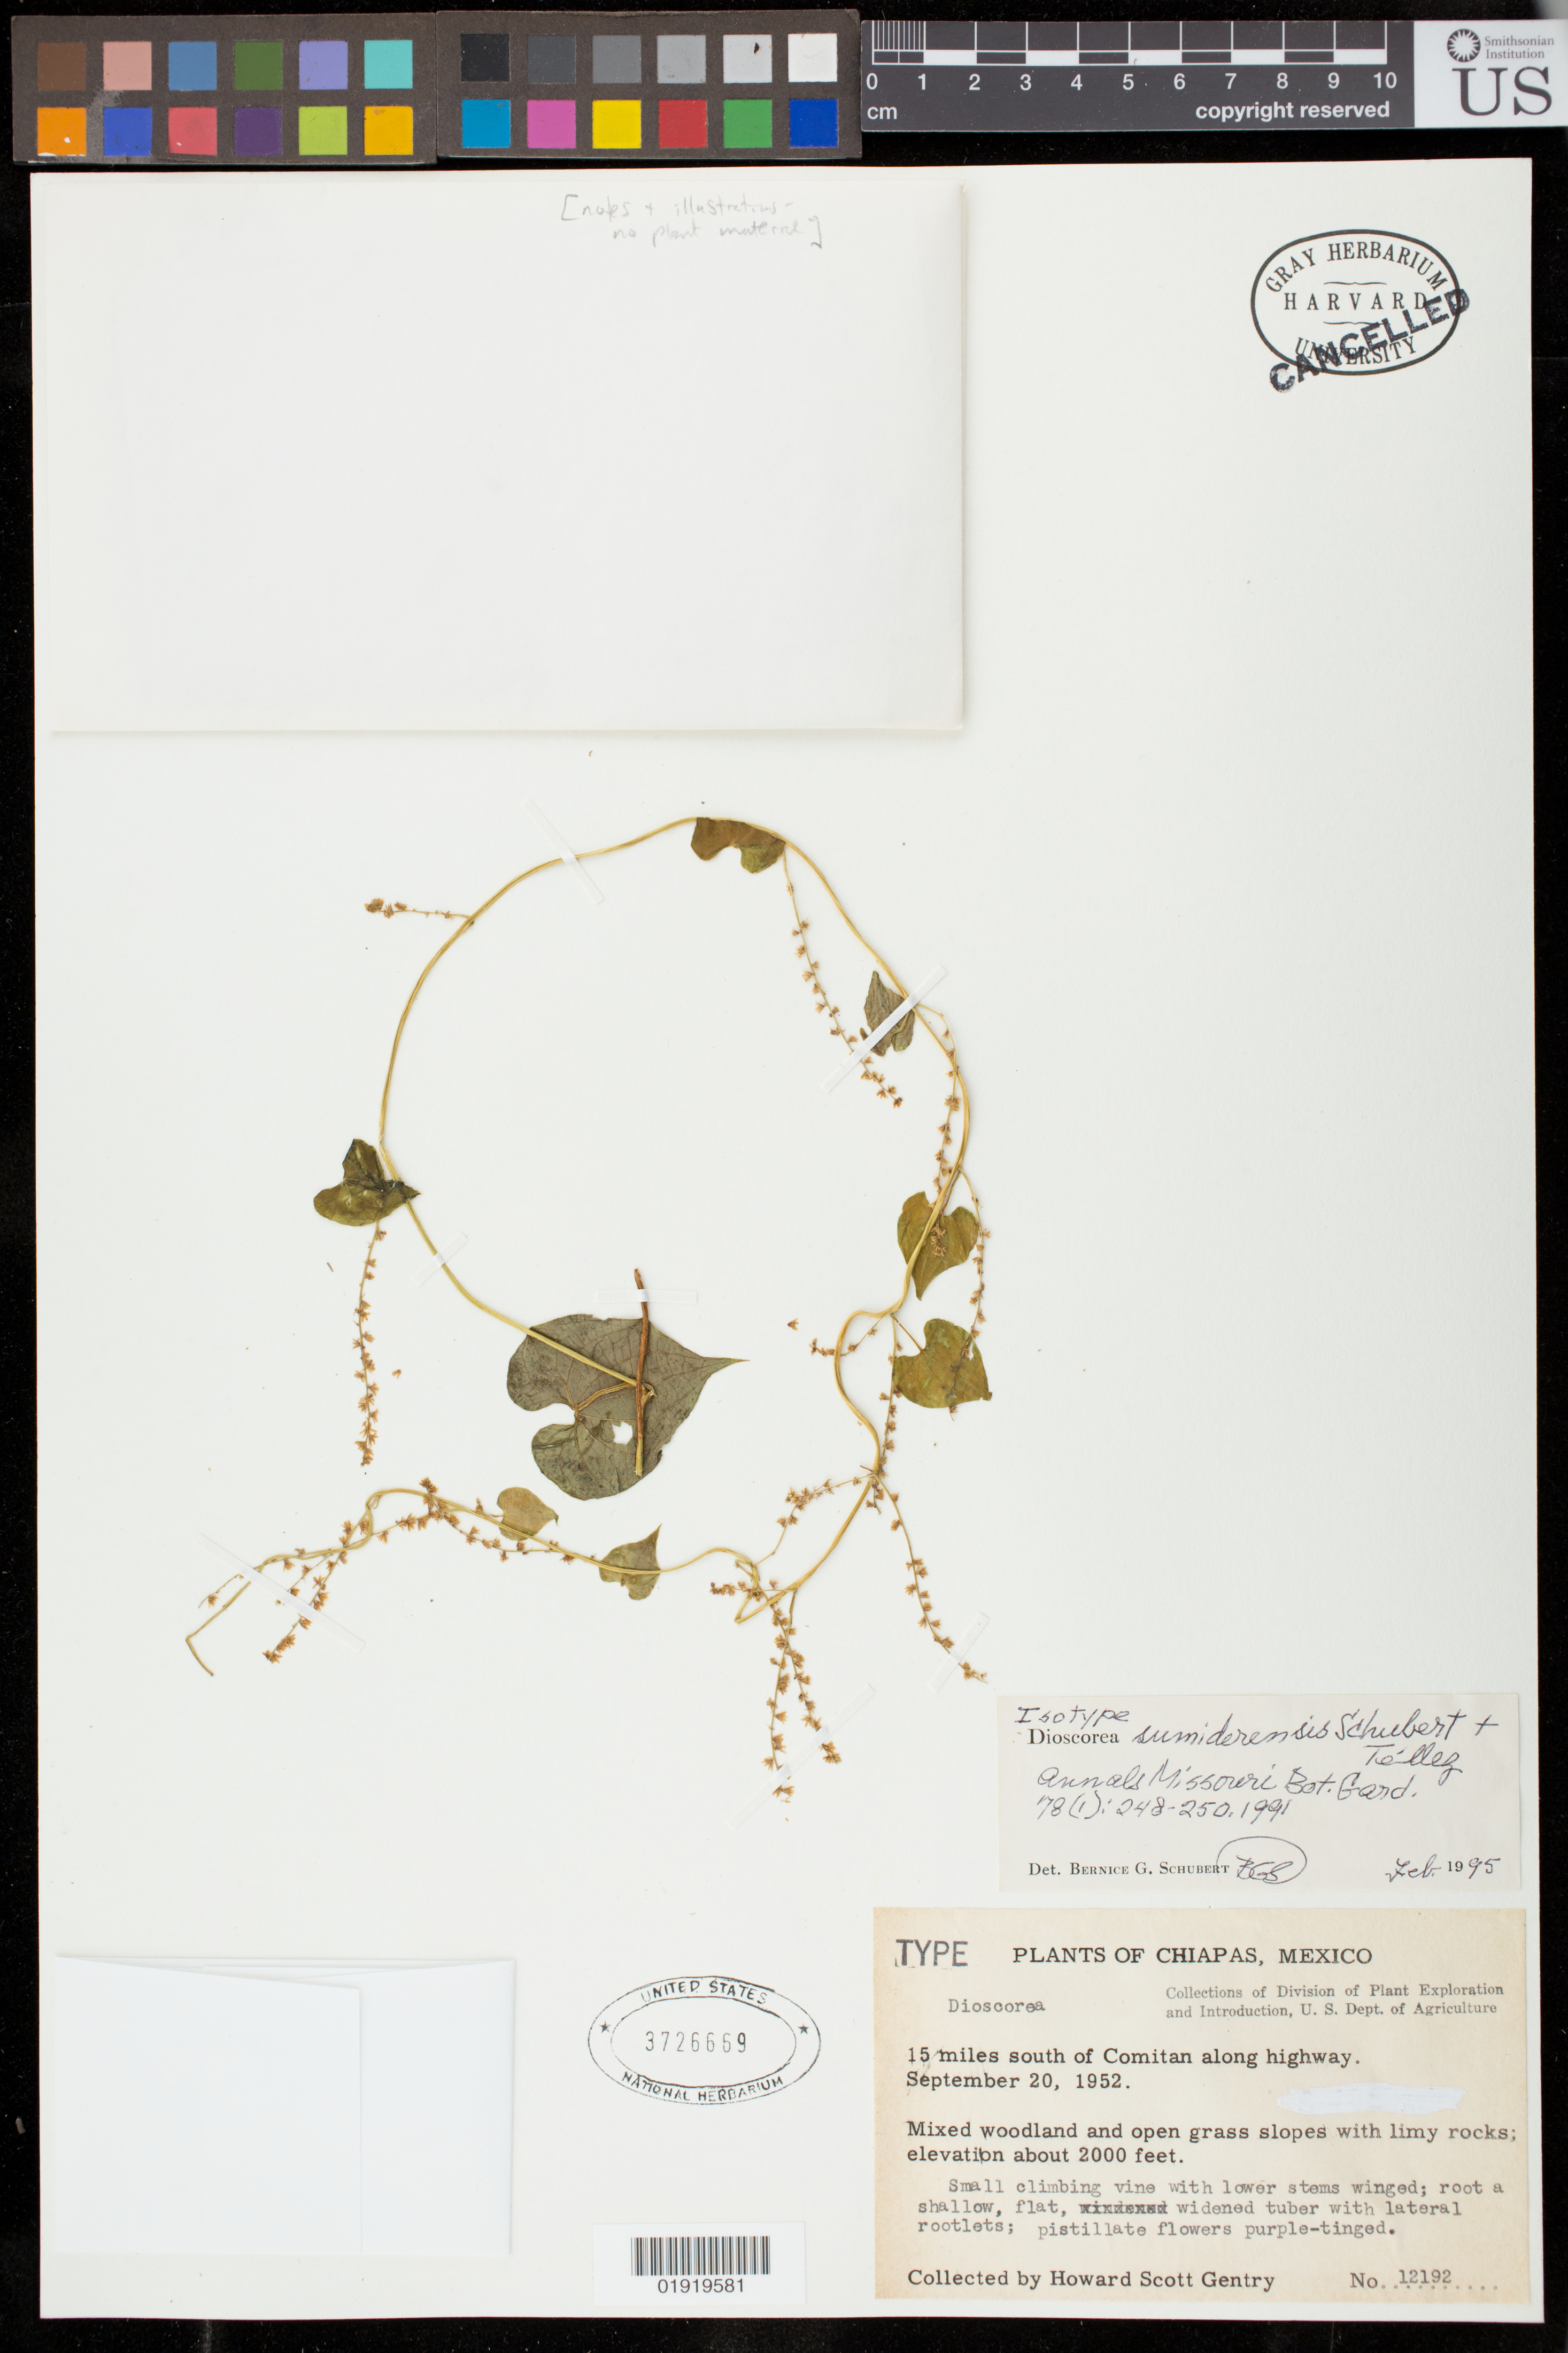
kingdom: Plantae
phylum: Tracheophyta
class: Liliopsida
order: Dioscoreales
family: Dioscoreaceae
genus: Dioscorea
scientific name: Dioscorea sumiderensis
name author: B.G. Schub. & O. Téllez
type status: Isotype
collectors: H. S. Gentry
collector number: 12192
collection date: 1952-09-20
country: Mexico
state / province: Chiapas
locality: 15 miles south of Comitan along highway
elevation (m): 610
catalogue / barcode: US 3726669